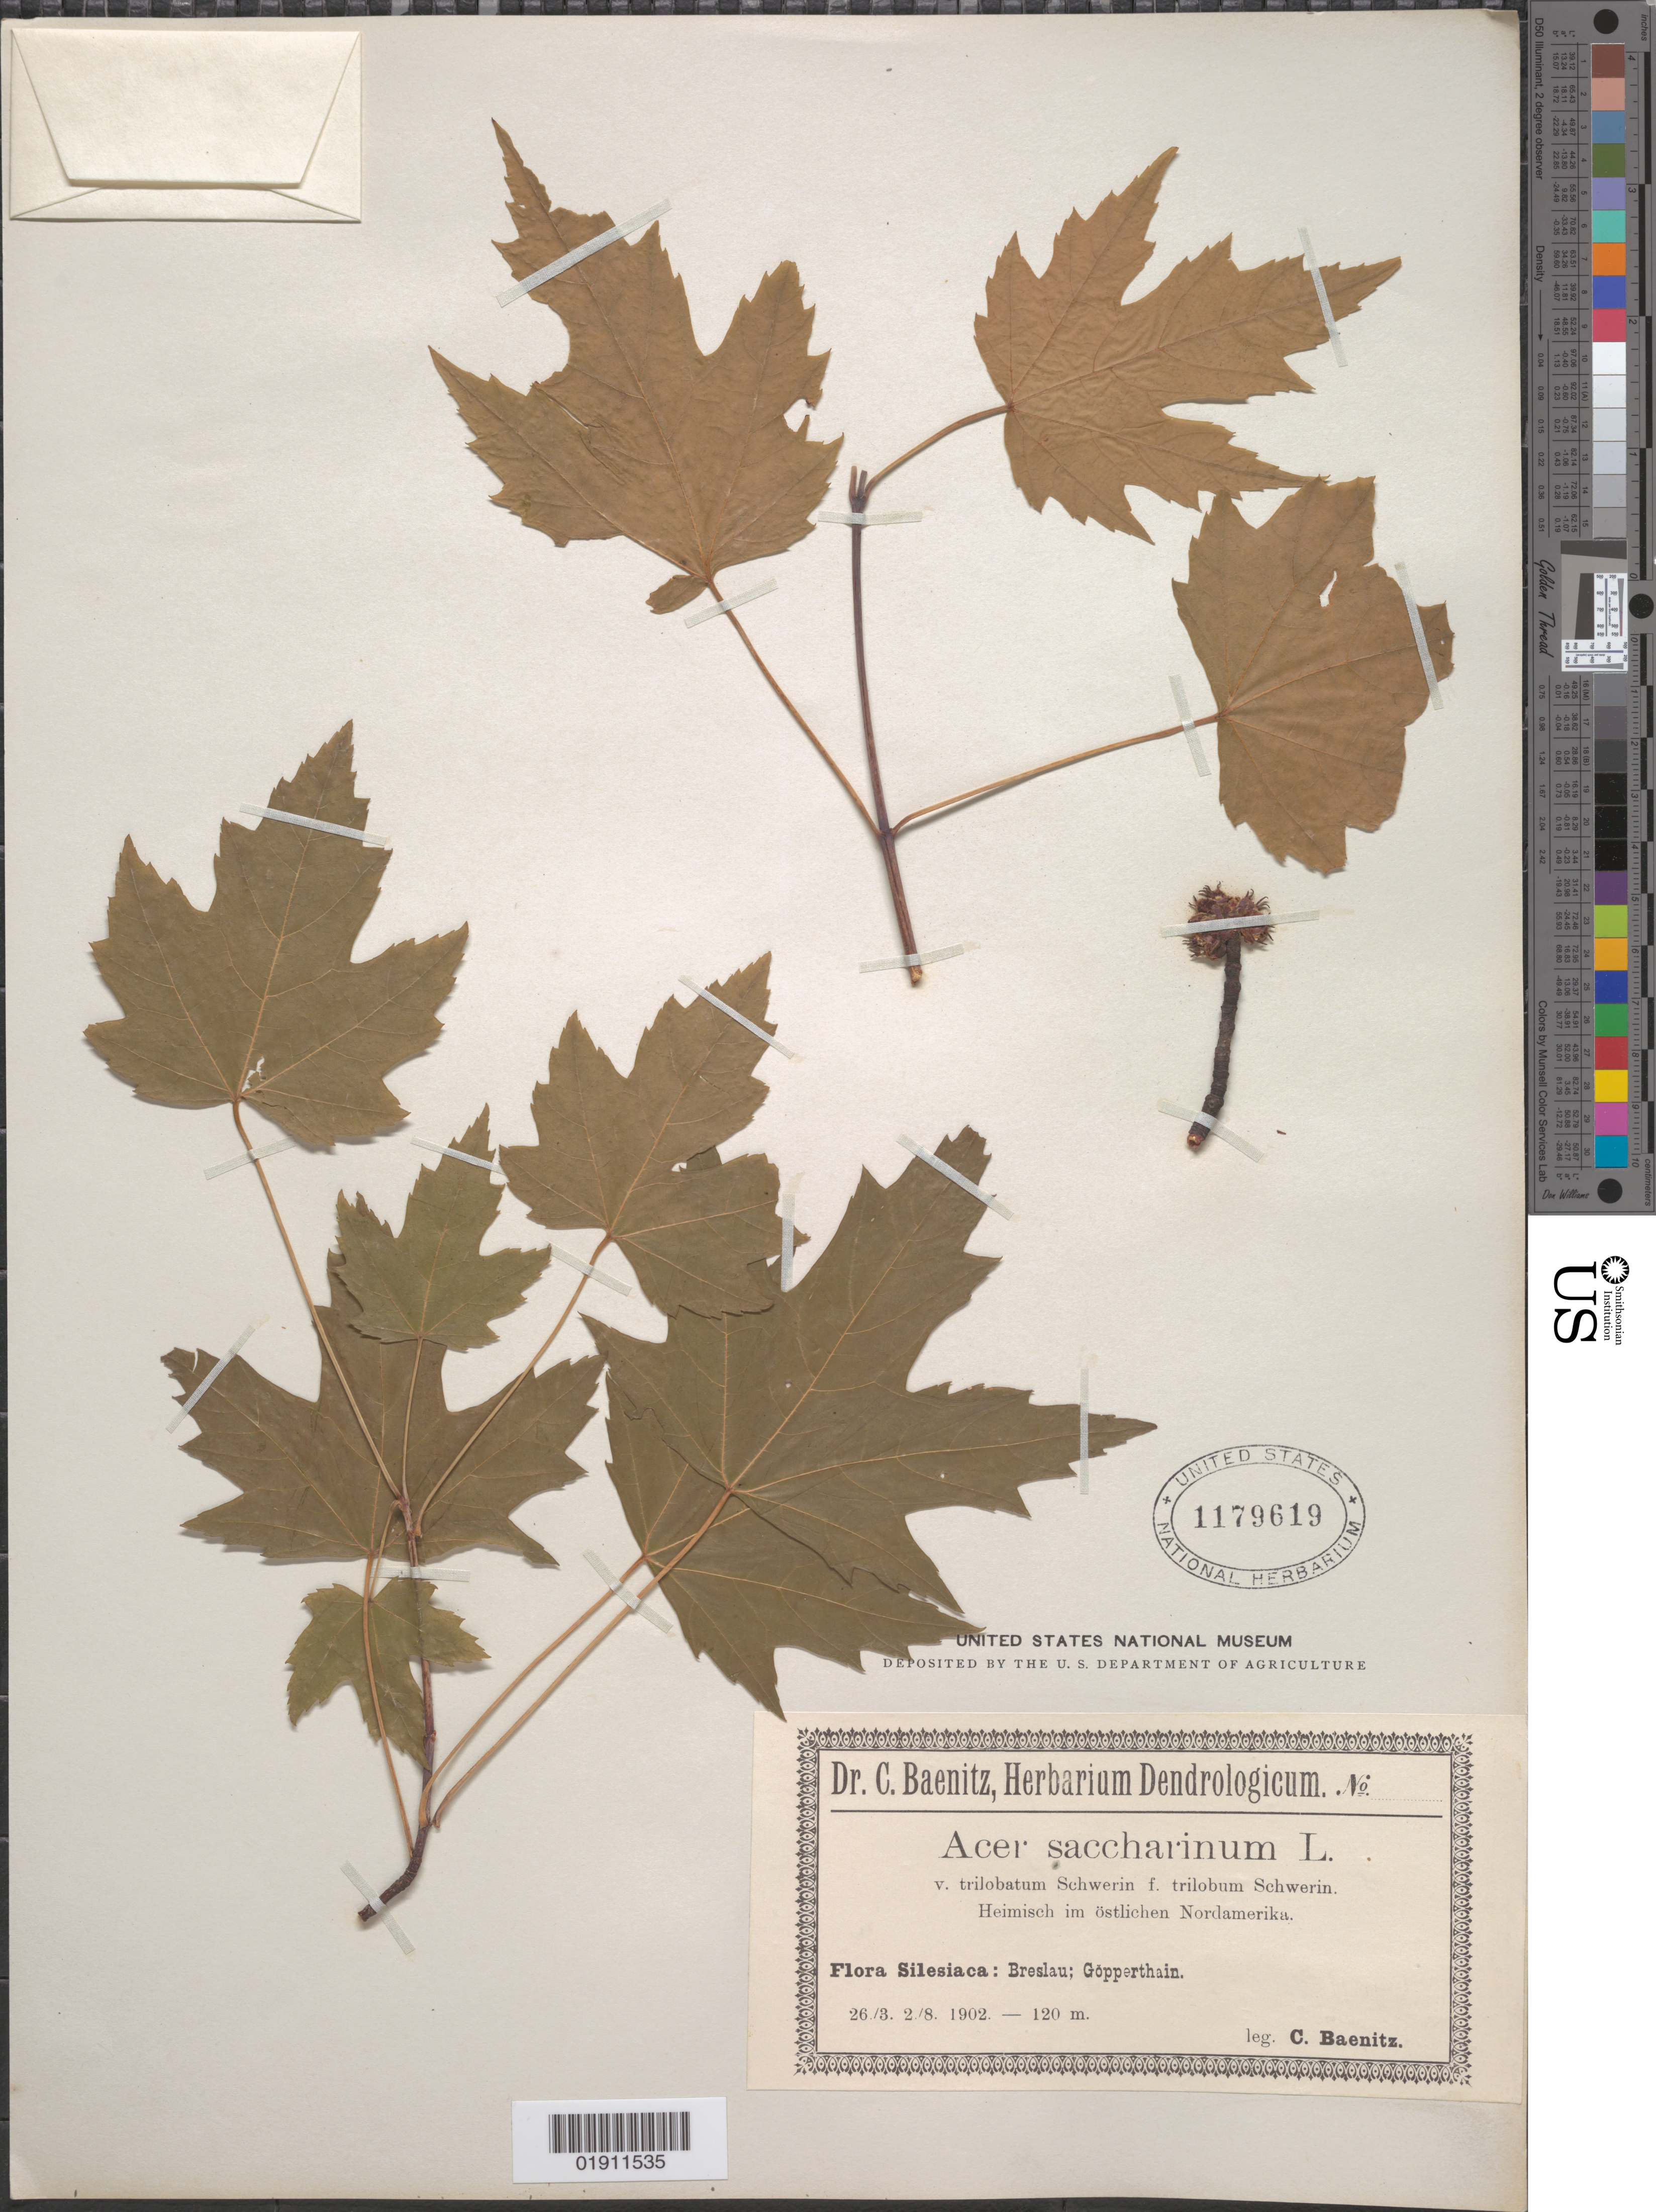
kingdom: Plantae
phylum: Tracheophyta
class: Magnoliopsida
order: Sapindales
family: Sapindaceae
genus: Acer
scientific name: Acer saccharinum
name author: L.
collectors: C. G. Baenitz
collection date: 1902-03-26,1902-08-02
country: Poland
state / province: Dolnoslaskie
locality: Breslau [Wrocław], Gopperthain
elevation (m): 120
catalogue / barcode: US 1179619